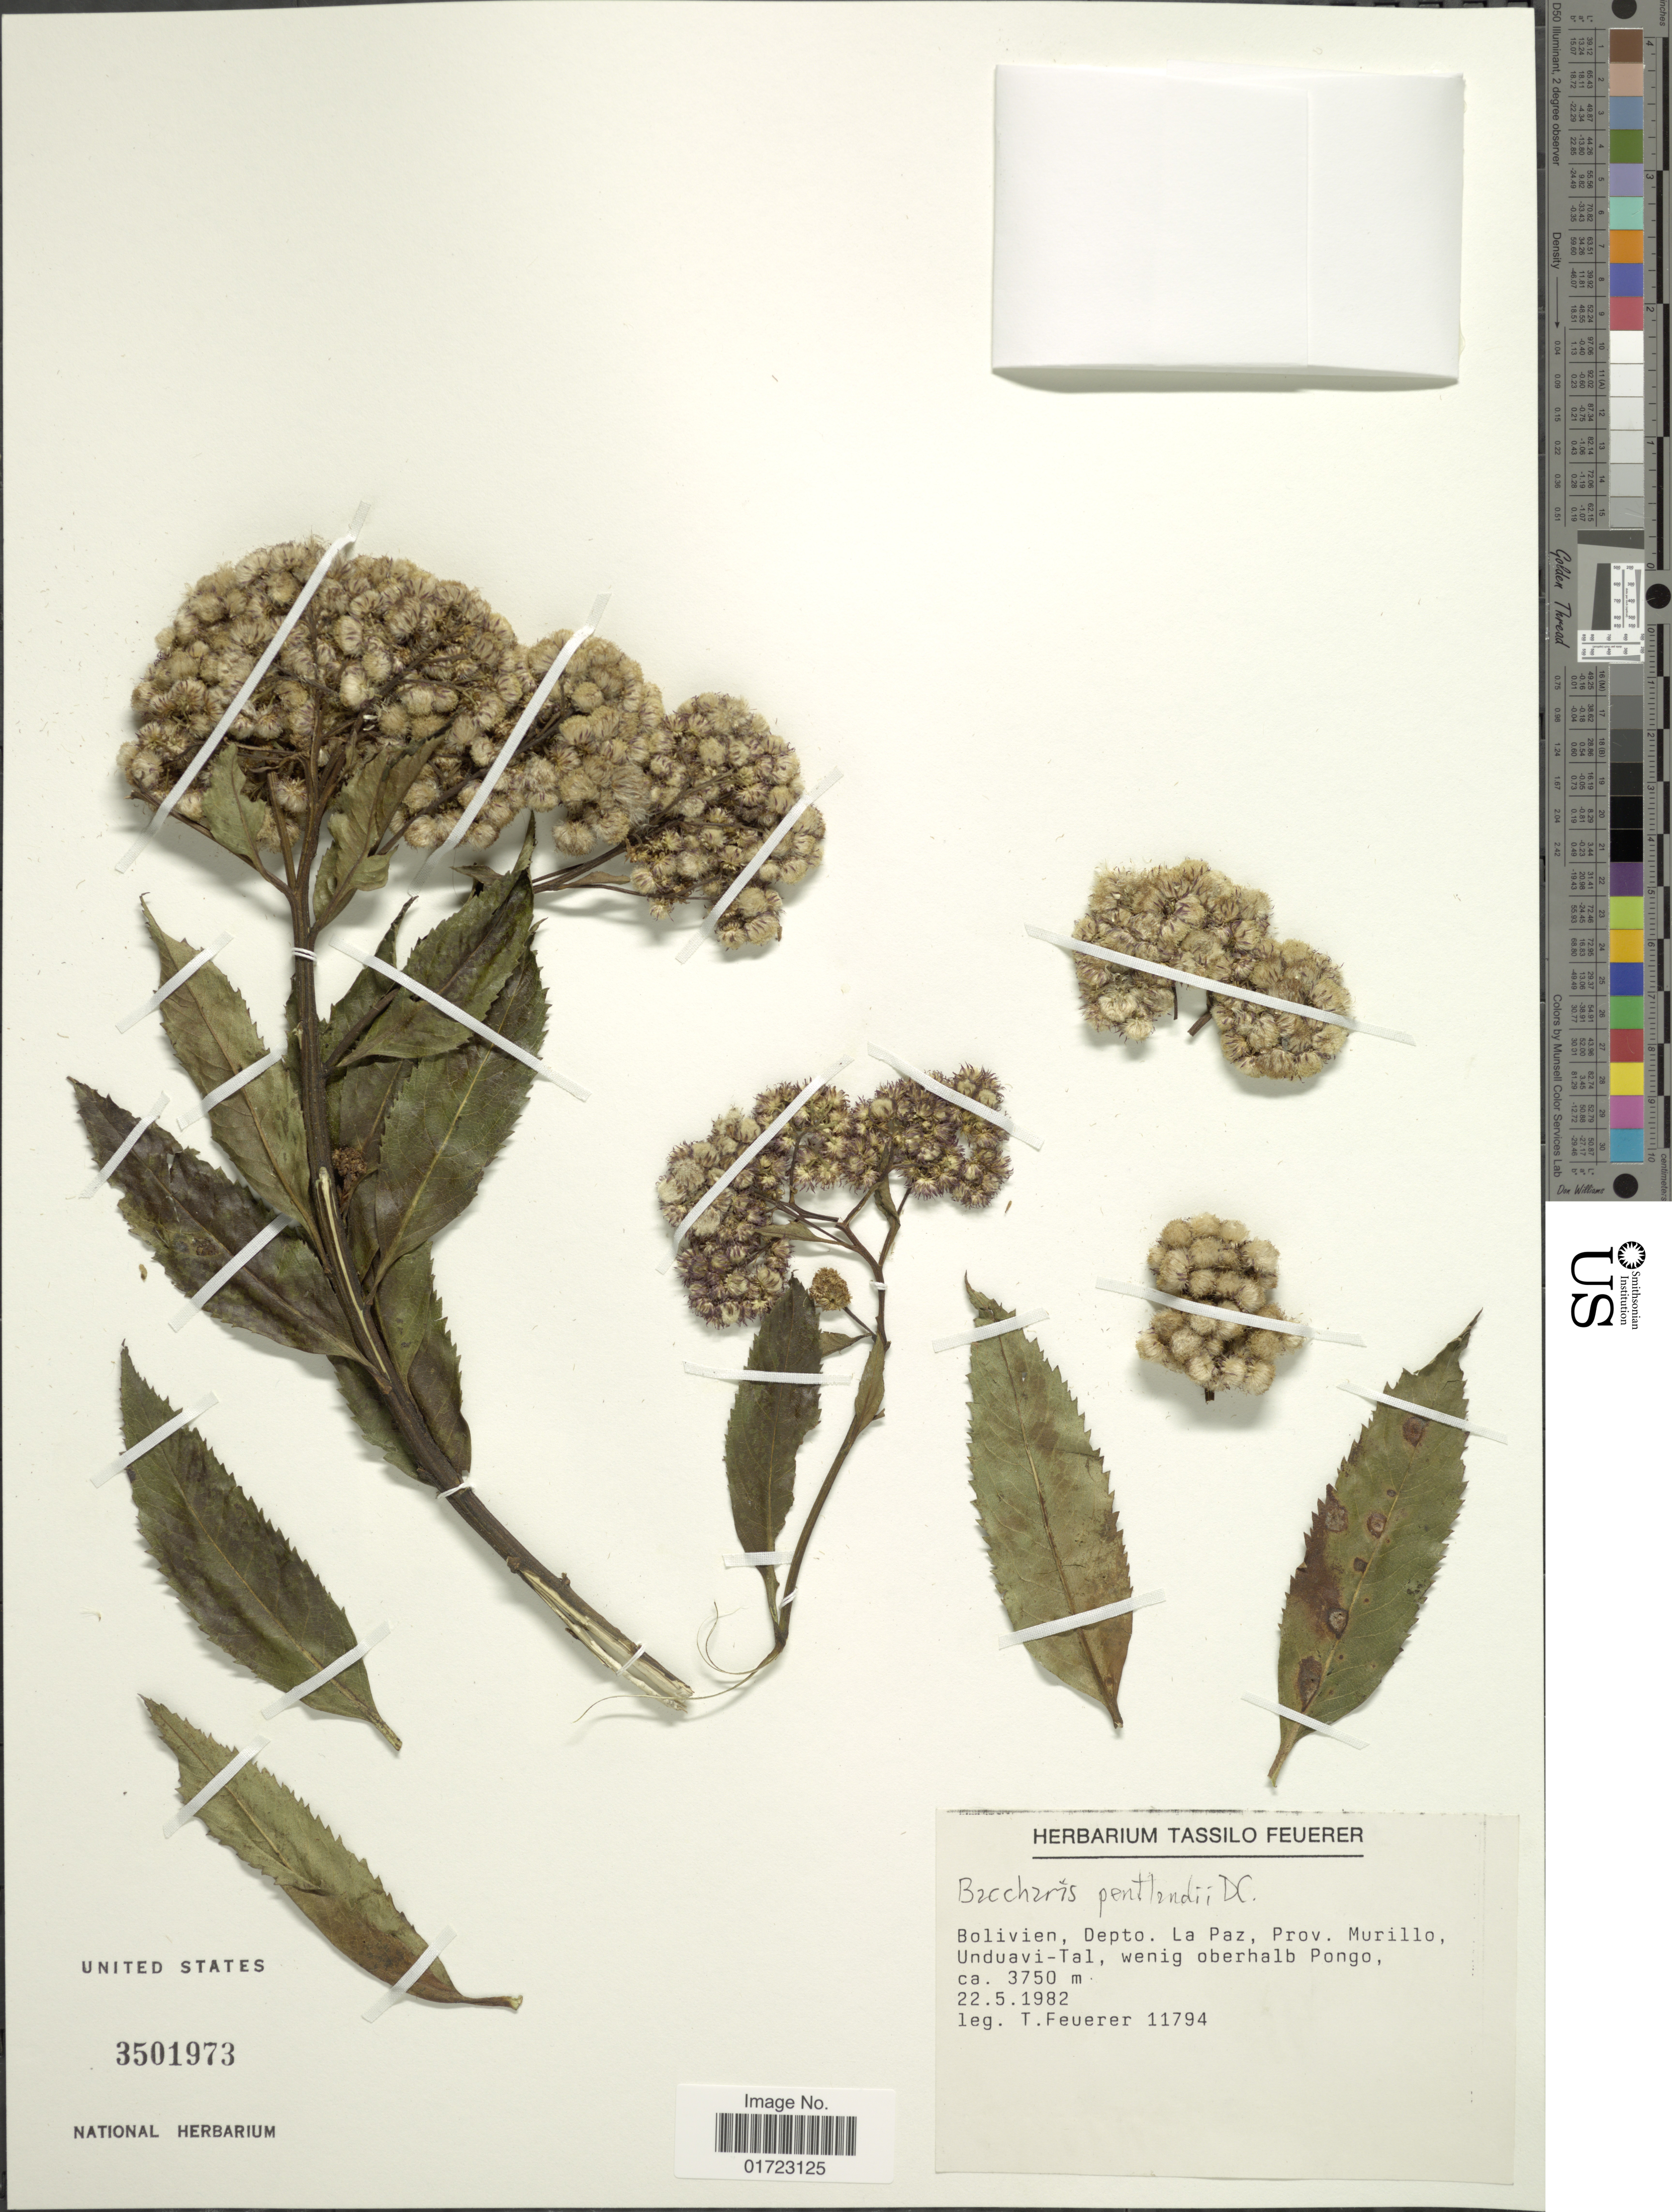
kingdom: Plantae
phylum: Tracheophyta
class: Magnoliopsida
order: Asterales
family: Asteraceae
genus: Baccharis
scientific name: Baccharis pentlandii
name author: DC.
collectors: T. Feuerer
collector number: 11794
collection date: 1982-05-22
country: Bolivia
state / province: La Paz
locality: Prov. Murillo, Unduavi-Tal, wenig oberhalb Pongo.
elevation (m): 3750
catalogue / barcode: US 3501973